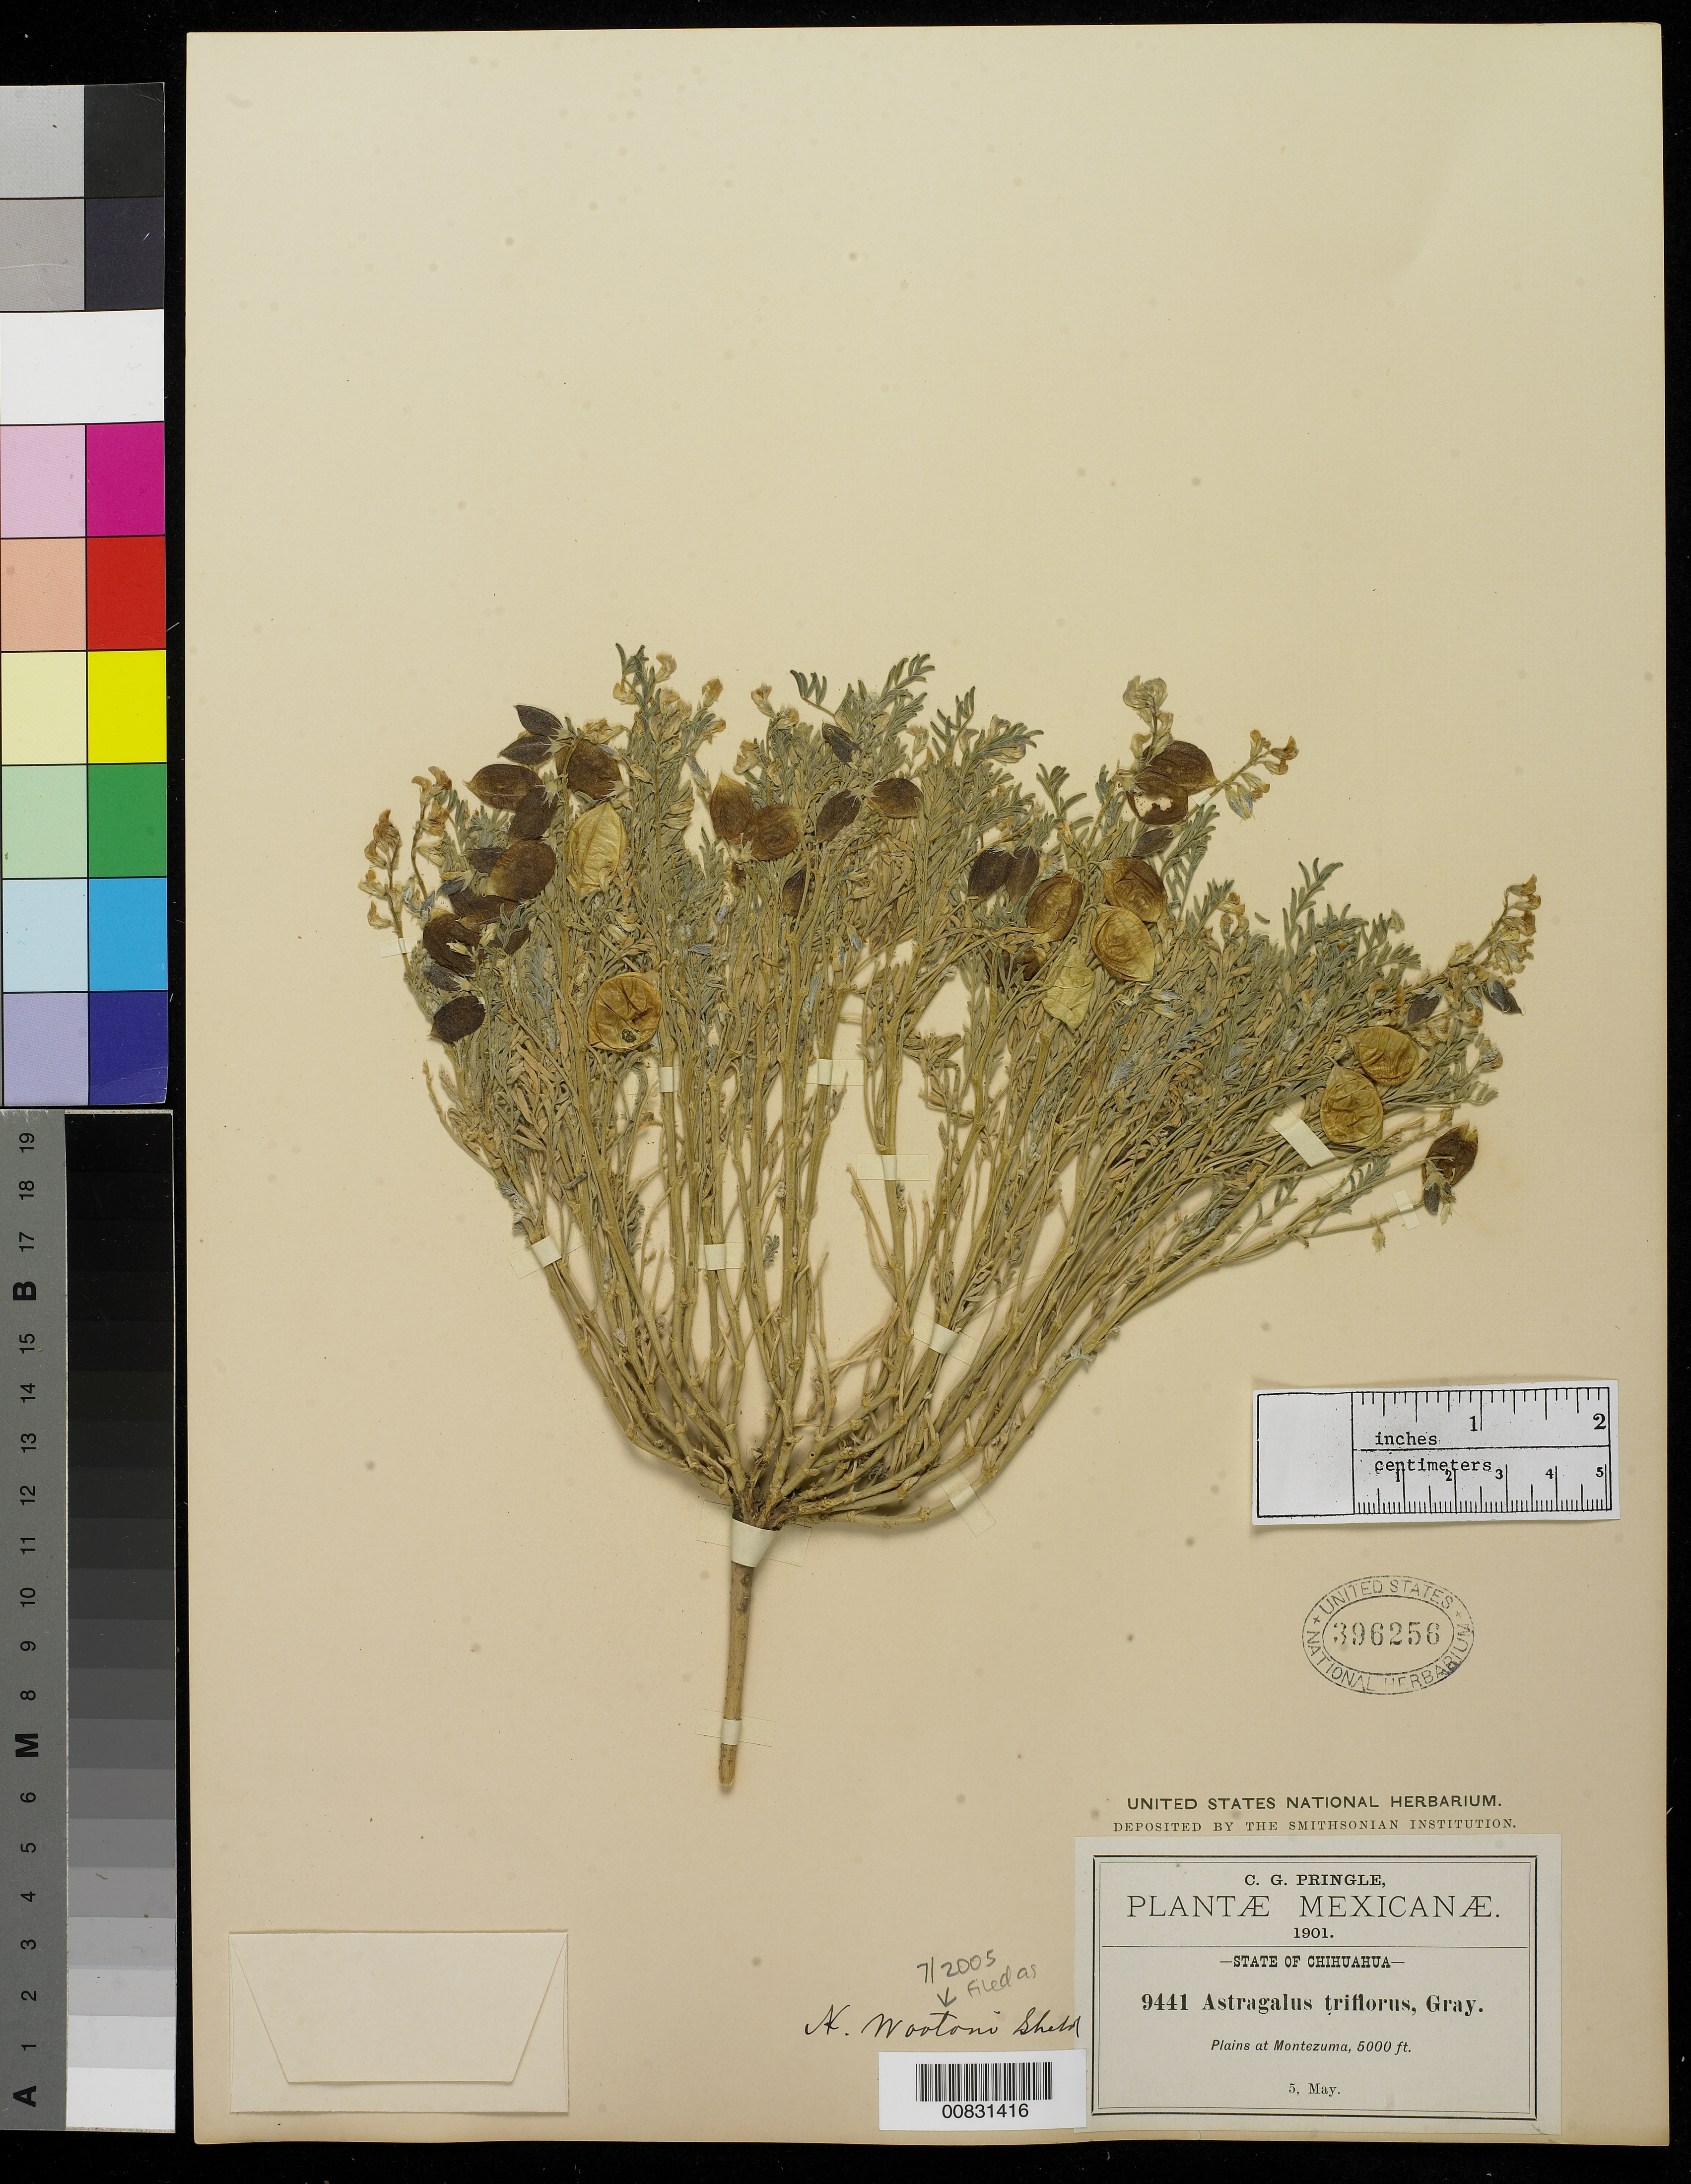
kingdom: Plantae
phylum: Tracheophyta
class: Magnoliopsida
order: Fabales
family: Fabaceae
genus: Astragalus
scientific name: Astragalus wootonii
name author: E. Sheld.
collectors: C. G. Pringle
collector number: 9441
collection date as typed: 05 May 1901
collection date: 1901-05-05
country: Mexico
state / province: Chihuahua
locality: Plains at Montezuma.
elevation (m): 1524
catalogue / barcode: US 396256